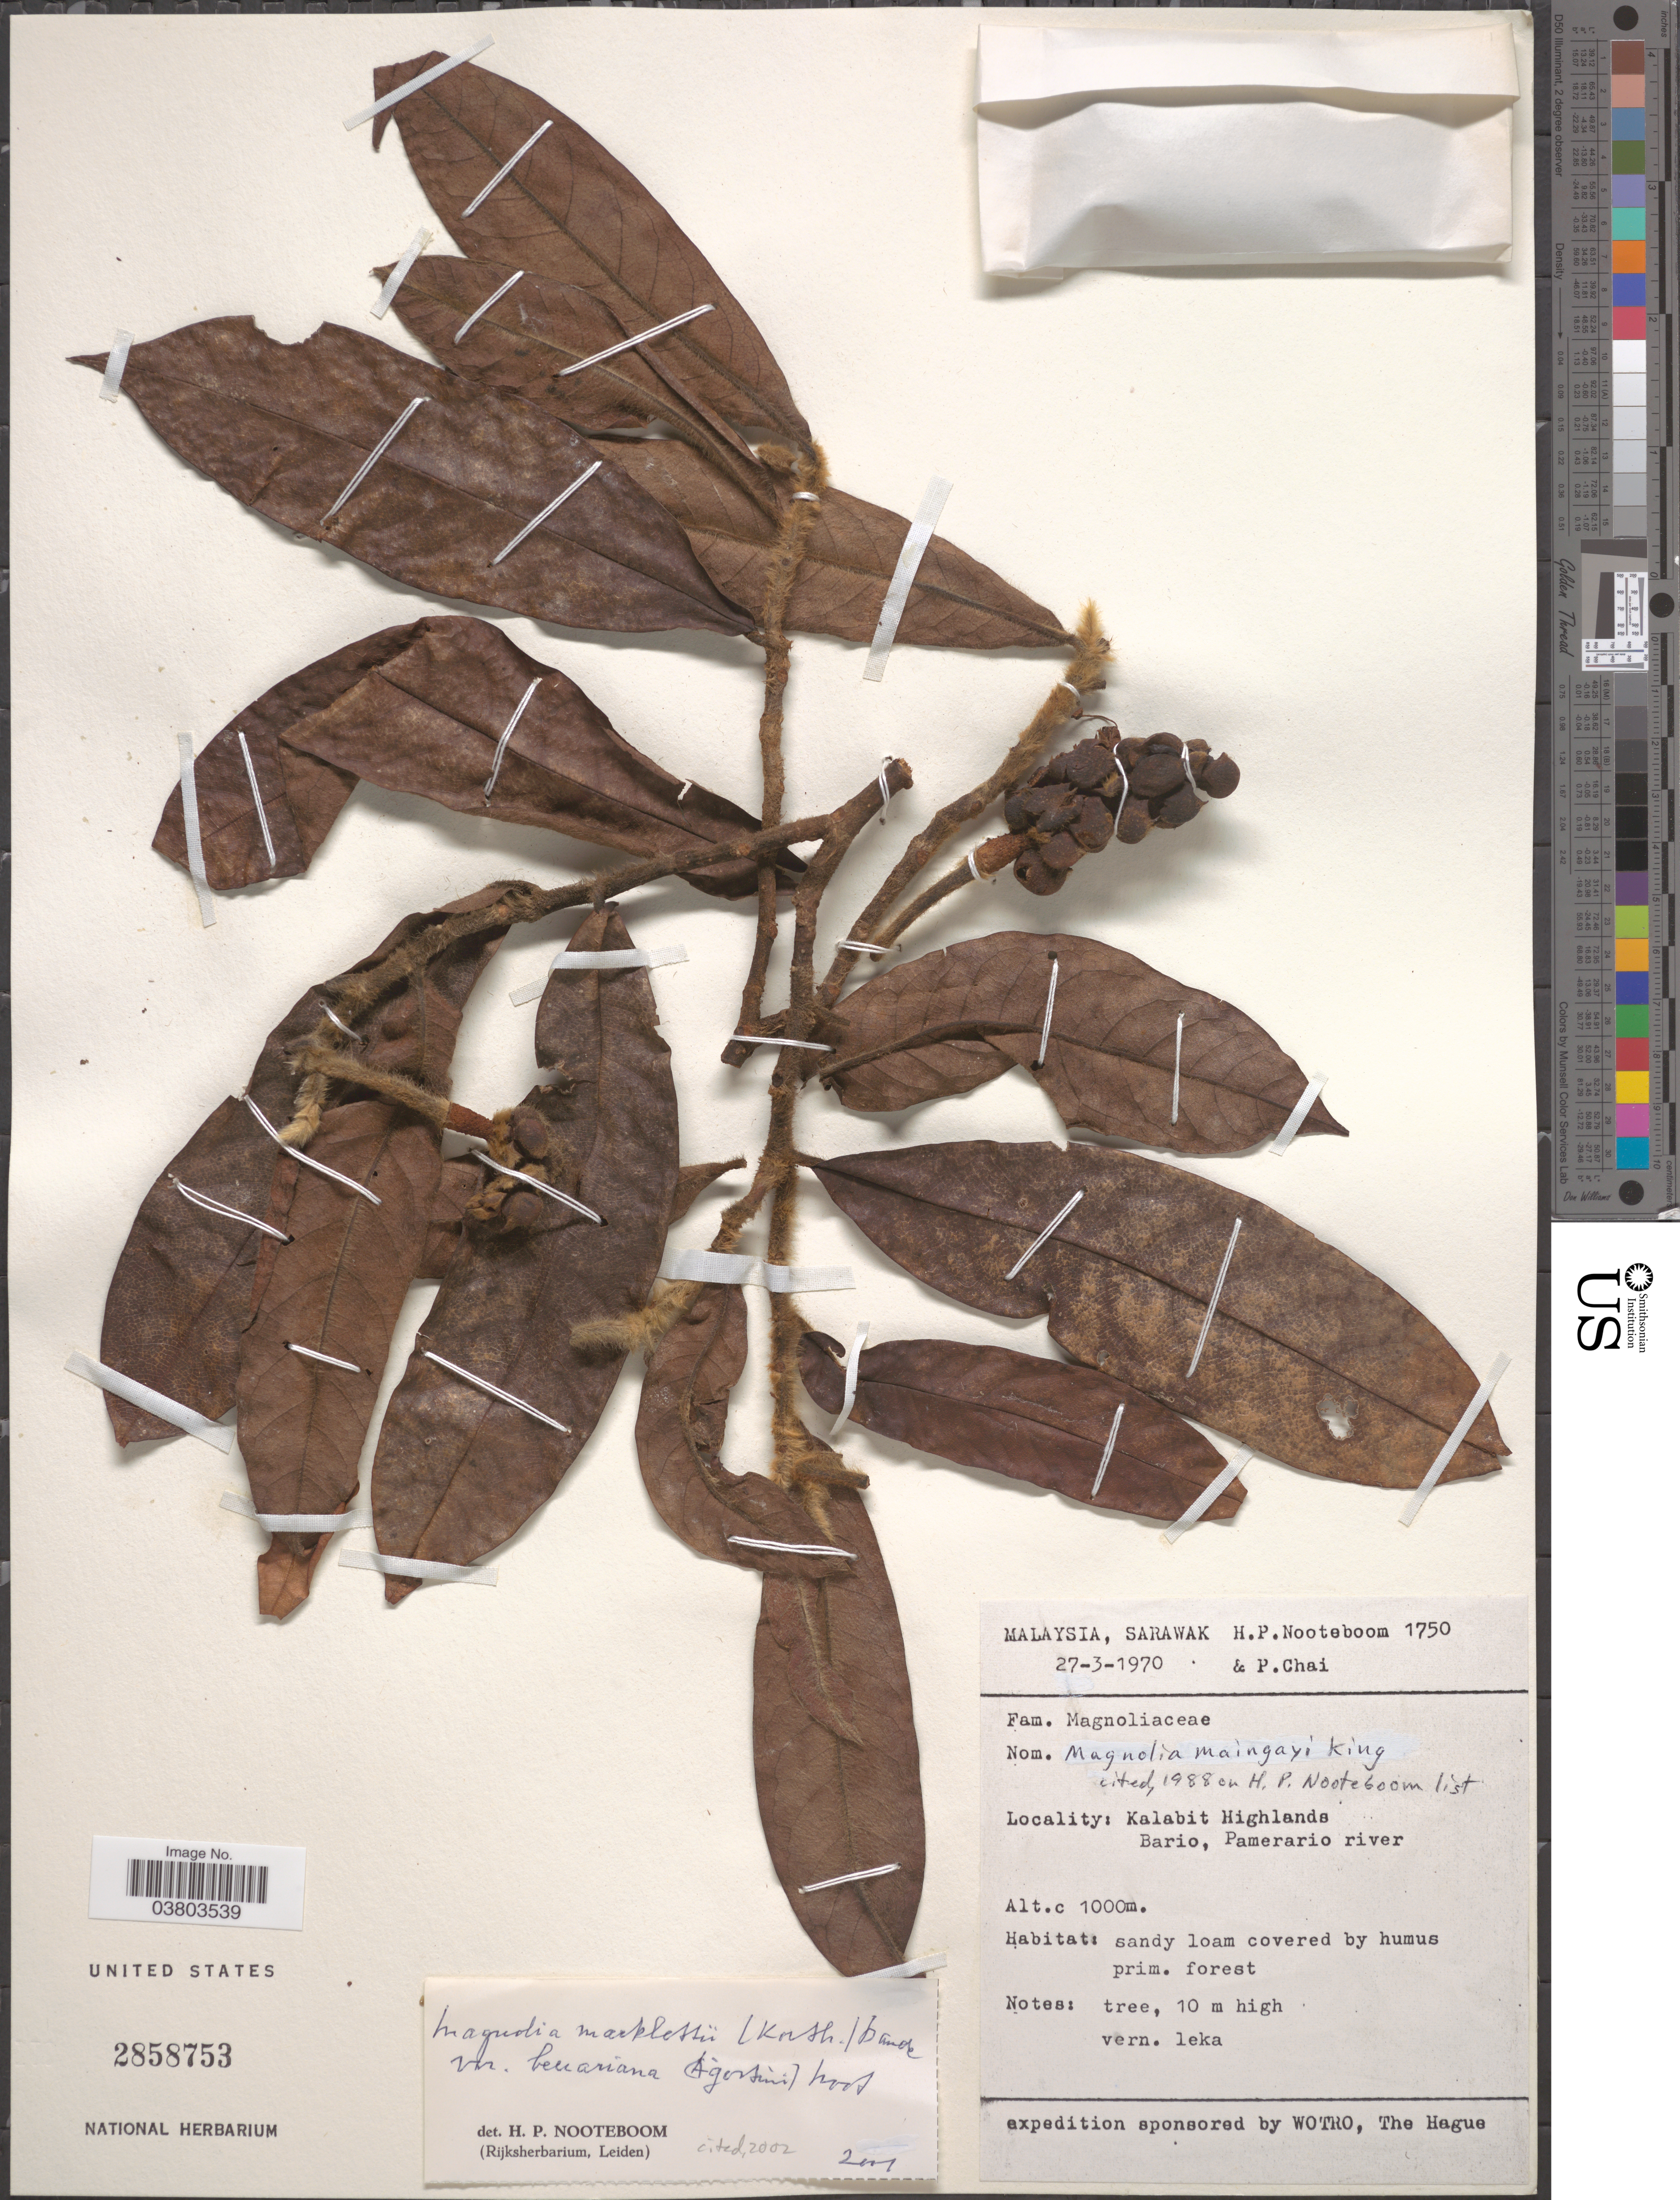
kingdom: Plantae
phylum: Tracheophyta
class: Magnoliopsida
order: Magnoliales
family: Magnoliaceae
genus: Magnolia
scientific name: Magnolia macklottii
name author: (Korth.) Dandy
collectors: H. P. Nooteboom & P. Chai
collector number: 1750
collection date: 1970-03-27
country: Malaysia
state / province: Sarawak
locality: Kalabit Highlands. Bario, Pamerario river.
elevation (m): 1000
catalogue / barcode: US 2858753